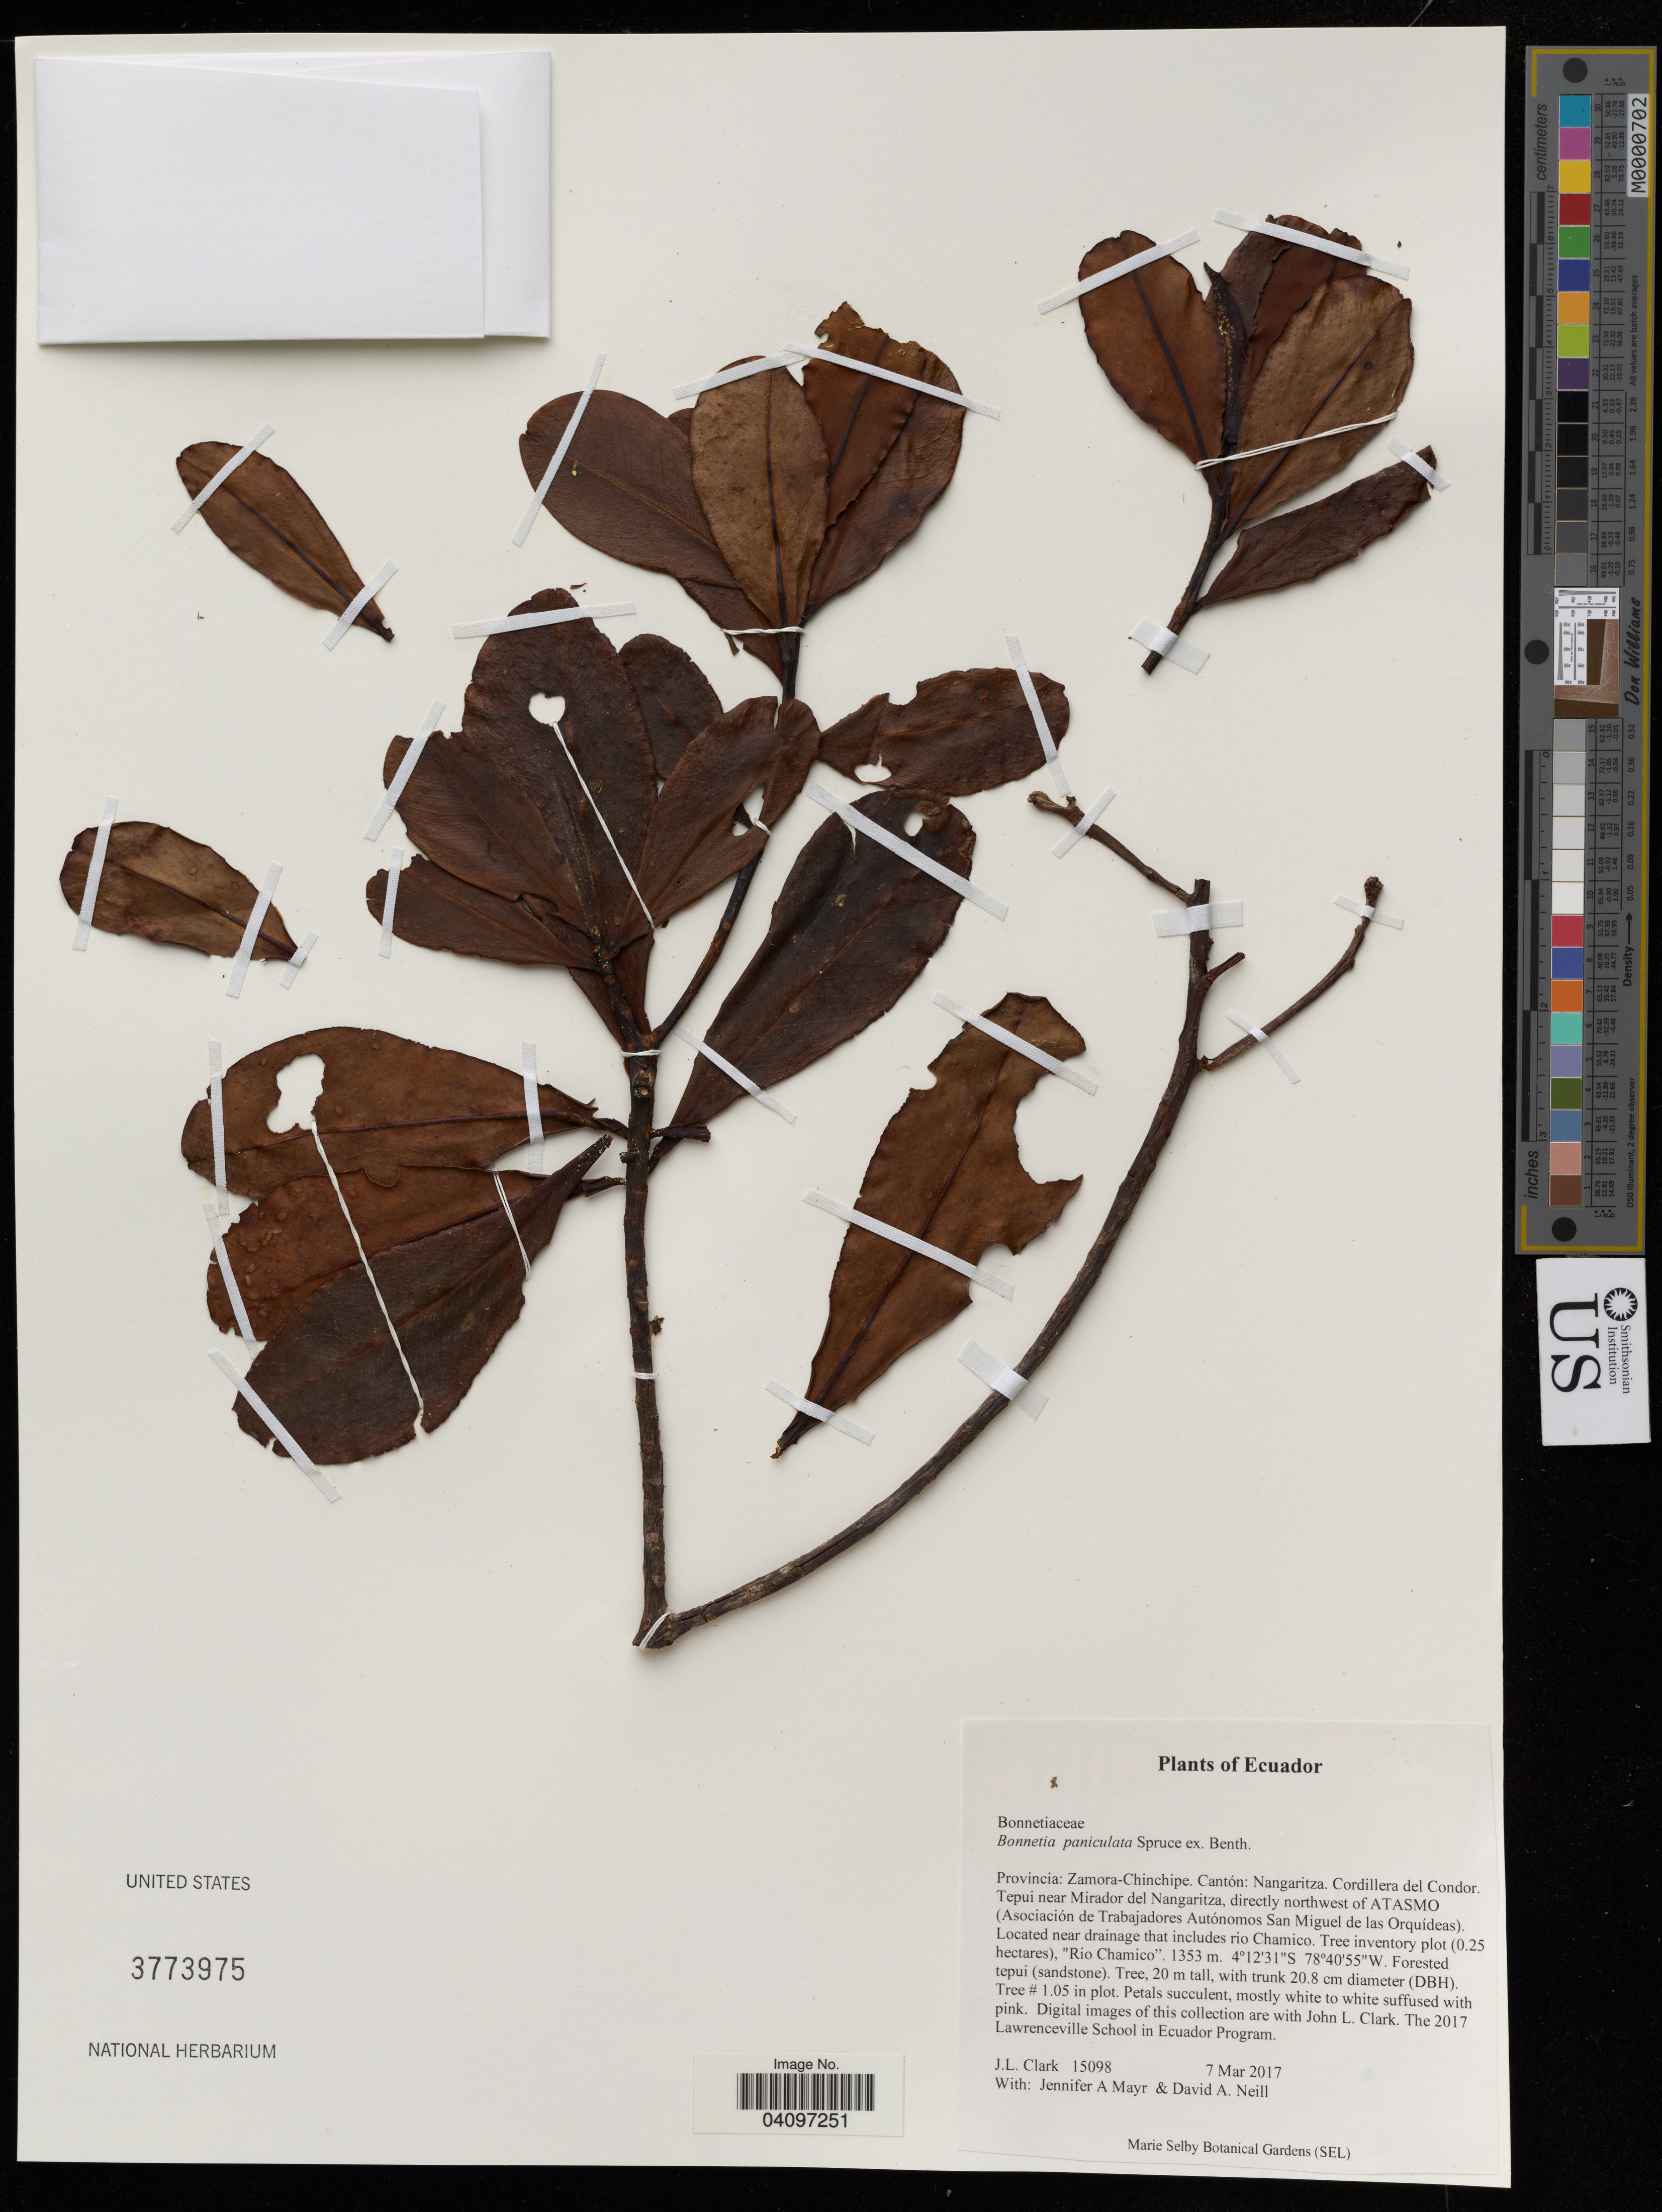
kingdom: Plantae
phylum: Tracheophyta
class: Magnoliopsida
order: Malpighiales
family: Bonnetiaceae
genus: Bonnetia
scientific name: Bonnetia paniculata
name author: Spruce ex Benth.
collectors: J. Clark, J. Mayr & D. A. Neill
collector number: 15098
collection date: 2017-03-07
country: Ecuador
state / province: Zamora-Chinchipe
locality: Cantón: Nangaritza. Cordillera del Condor. Tepui near Mirador del Nangaritza, directly northwest of ATASMO (Asociación de Trabajadores Autónomos San Miguel de las Orquídeas). Located near drainage that includes rio Chamico. Tree inventory plot (0.25 hectares), "Rio Chamico".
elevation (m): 1353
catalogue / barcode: US 3773975